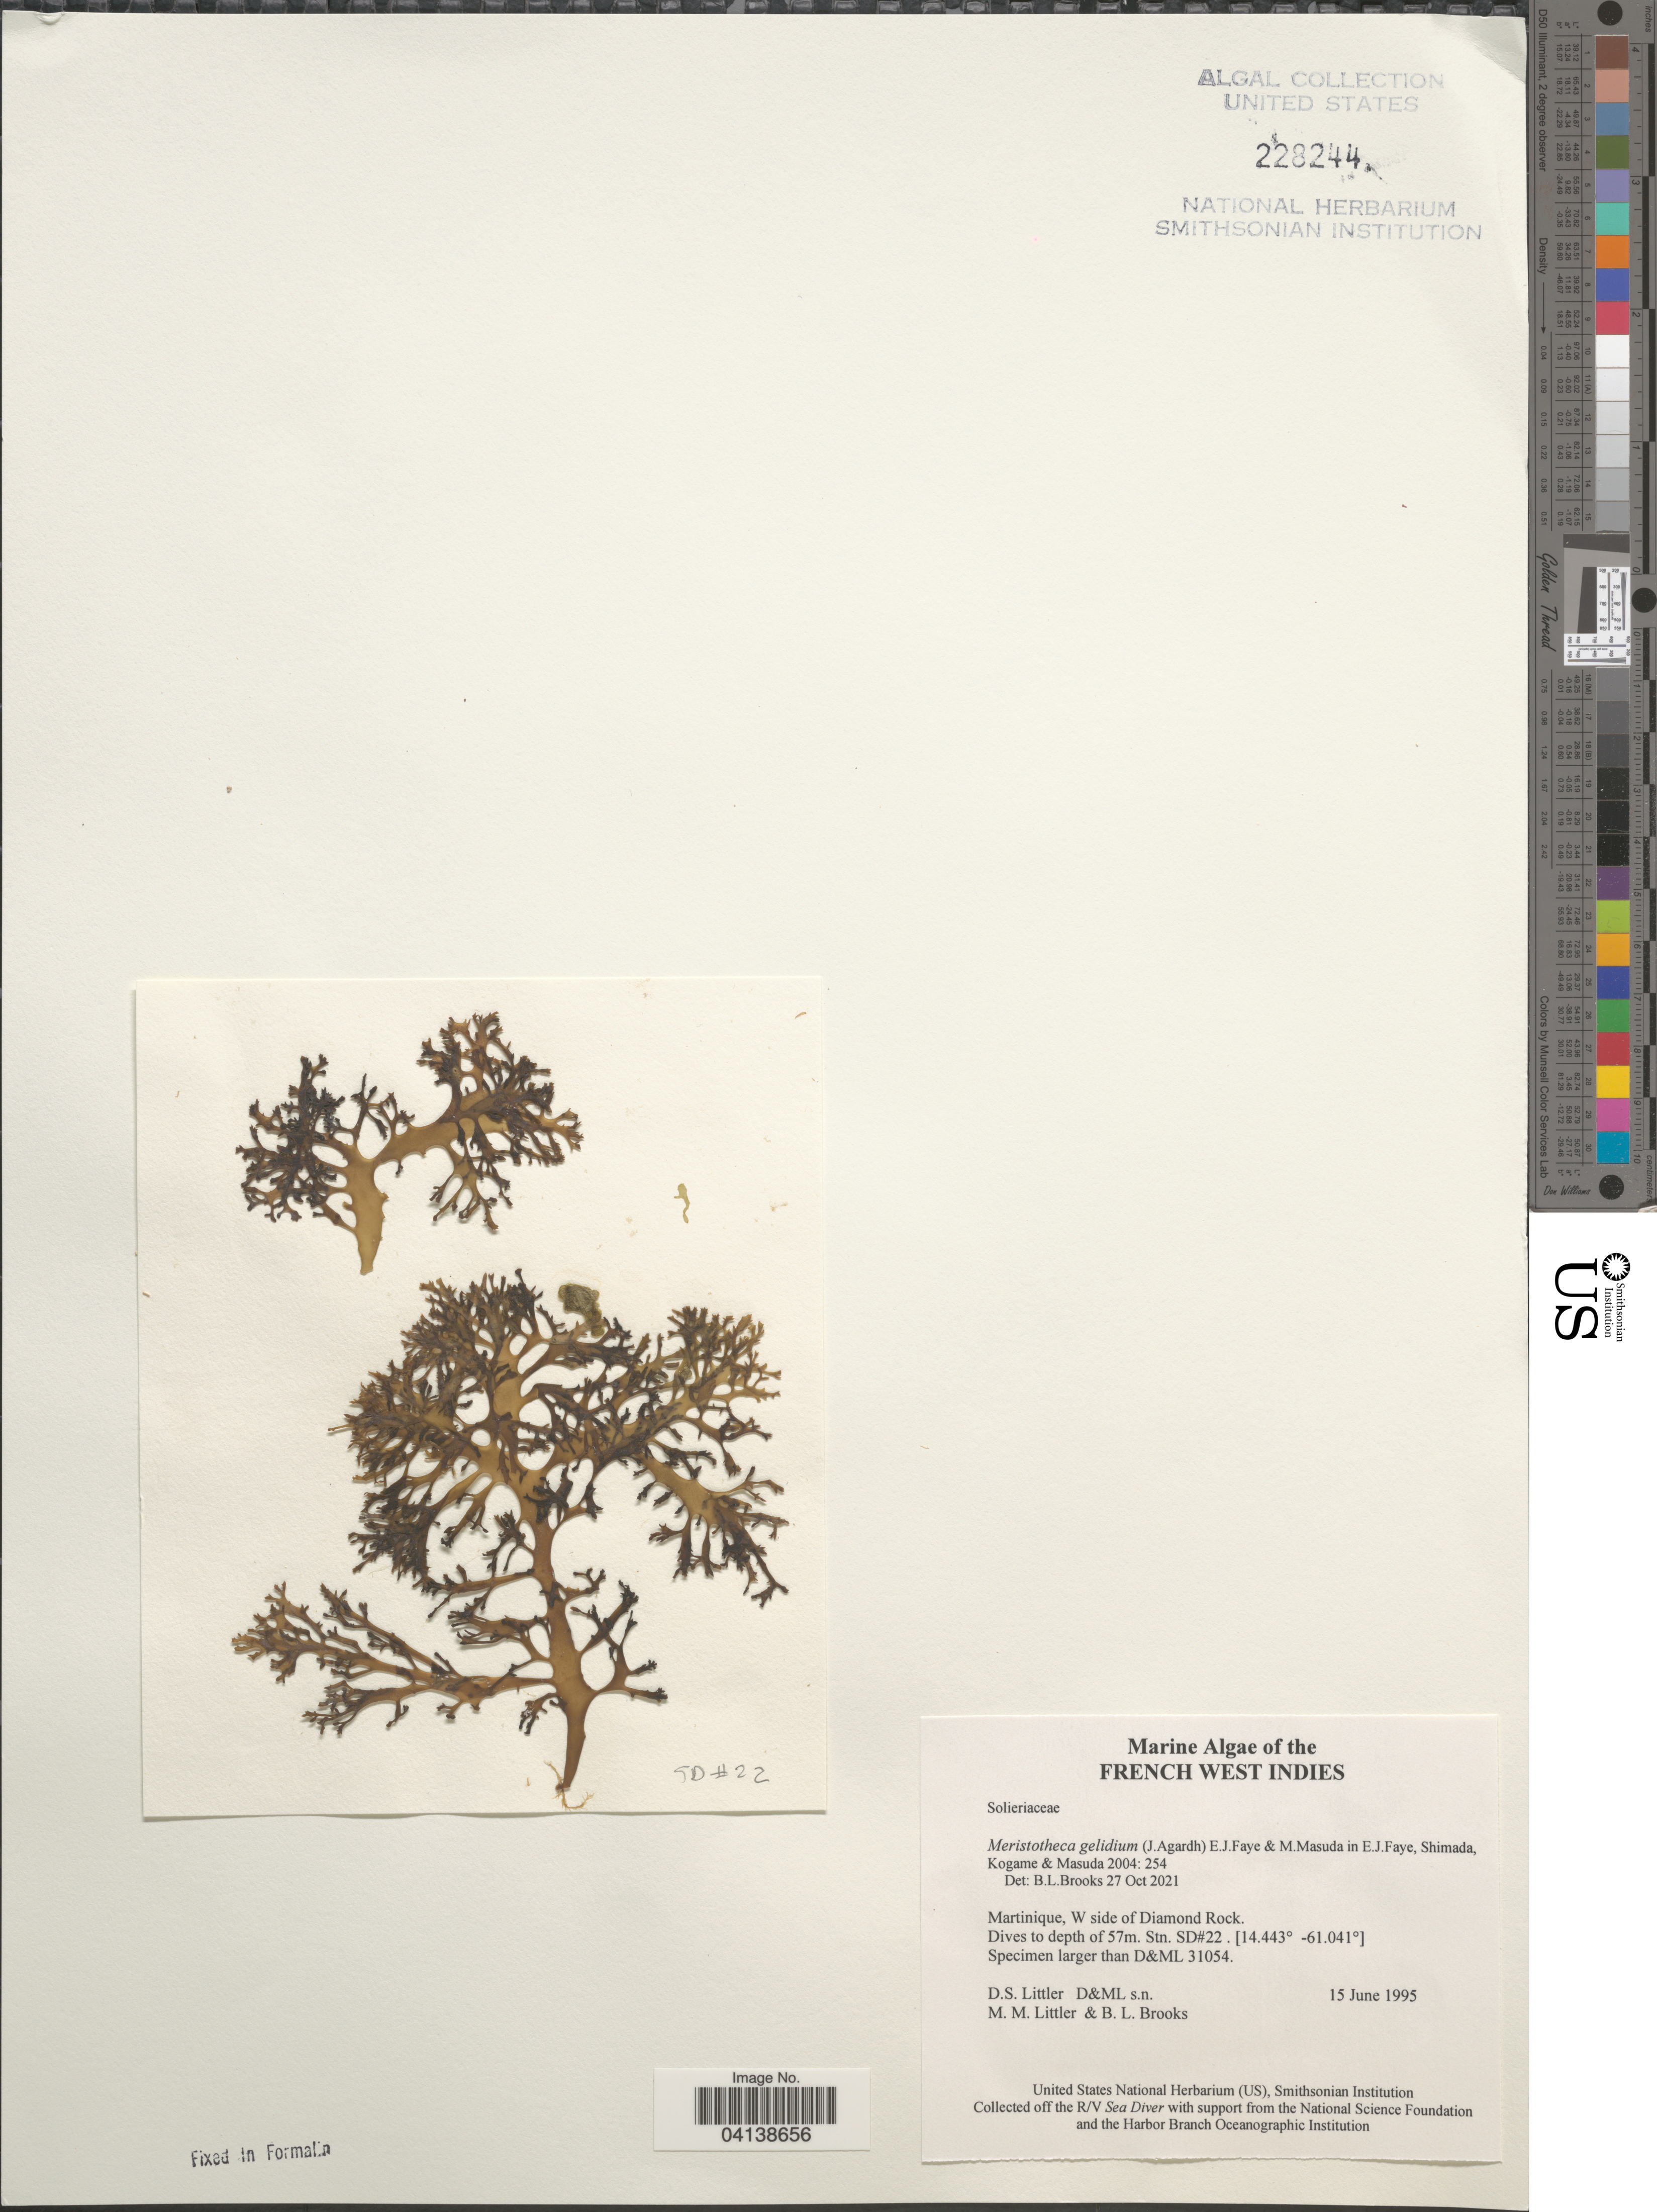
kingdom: Plantae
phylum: Rhodophyta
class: Florideophyceae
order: Gigartinales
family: Solieriaceae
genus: Meristotheca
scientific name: Meristotheca gelidium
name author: (J. Agardh) E.J. Faye & Masuda in E.J. Faye et al.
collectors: D. S. Littler & B. Brooks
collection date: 1995-06-15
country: Martinique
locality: French West Indies. W side of Diamond Rock. Stn. SD#22.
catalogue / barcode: US 228244